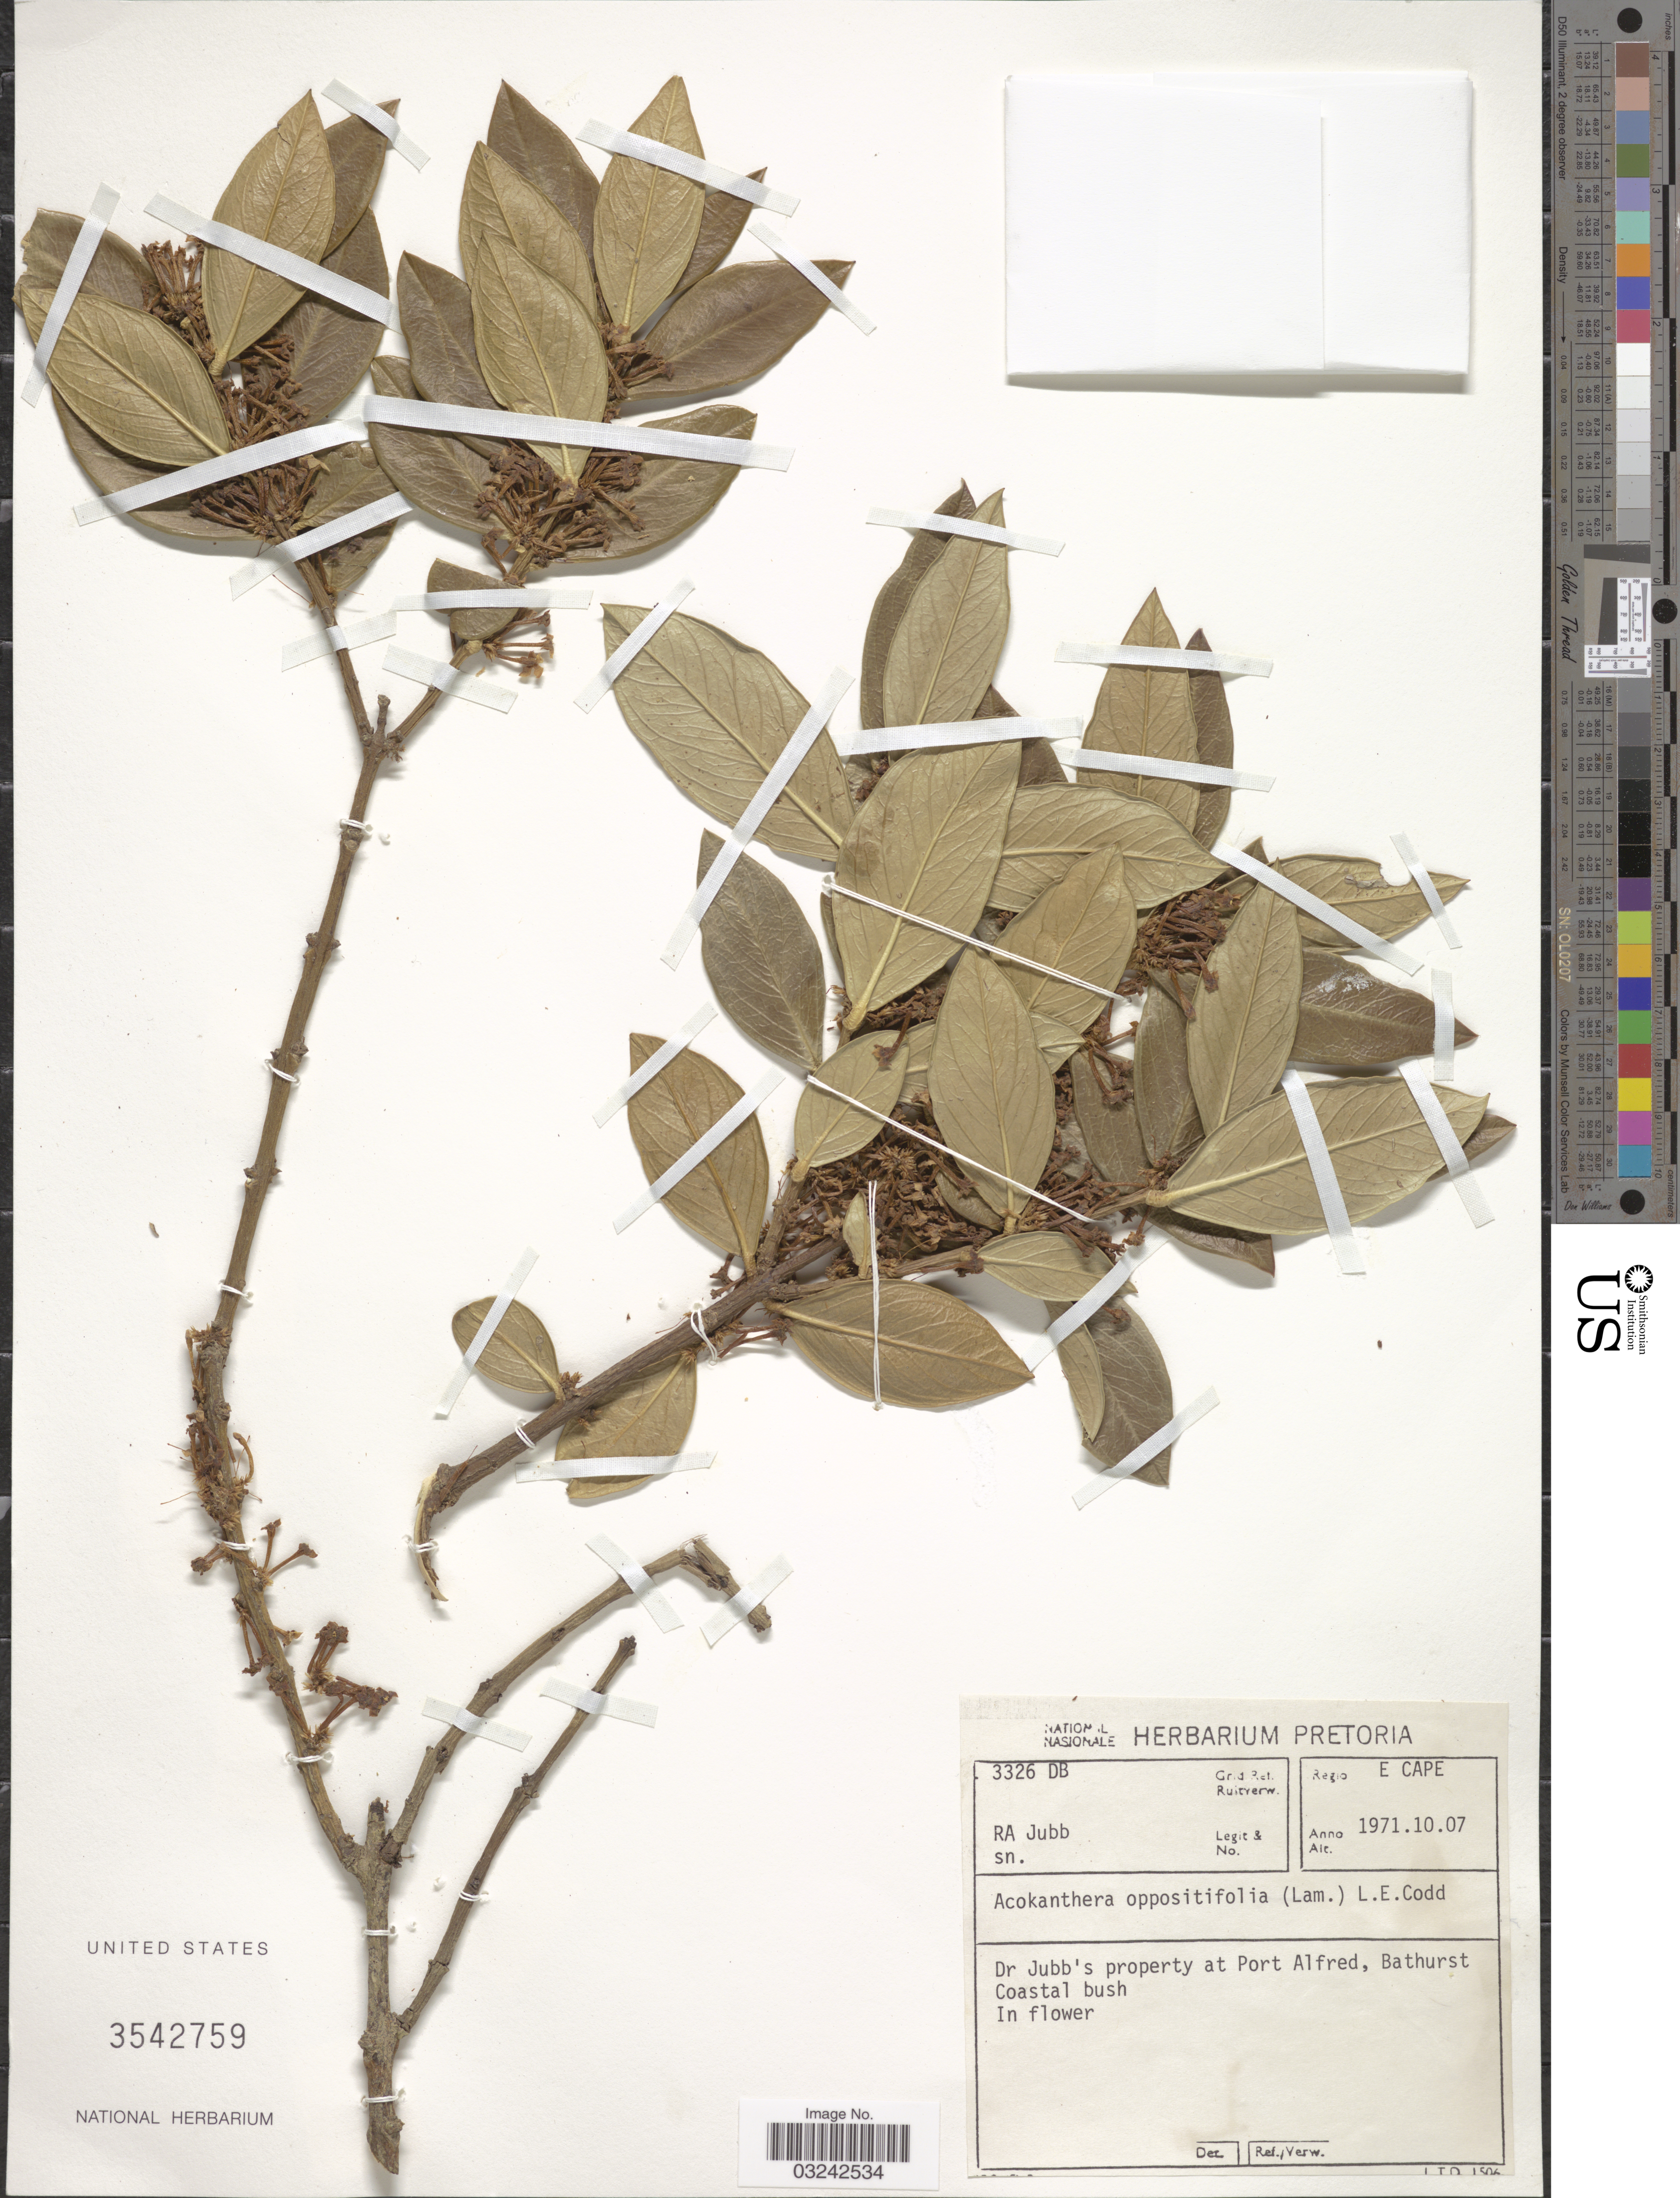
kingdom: Plantae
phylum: Tracheophyta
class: Magnoliopsida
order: Gentianales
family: Apocynaceae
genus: Acokanthera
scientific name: Acokanthera oppositifolia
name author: (Lam.) Codd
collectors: R. Jubb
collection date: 1971-10-07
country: South Africa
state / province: Eastern Cape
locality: Regio E Cape. Grid Ref. 3326 DB. Dr Jubb's prperty at Port Alfred, Bathurst Coastal bush.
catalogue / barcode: US 3542759